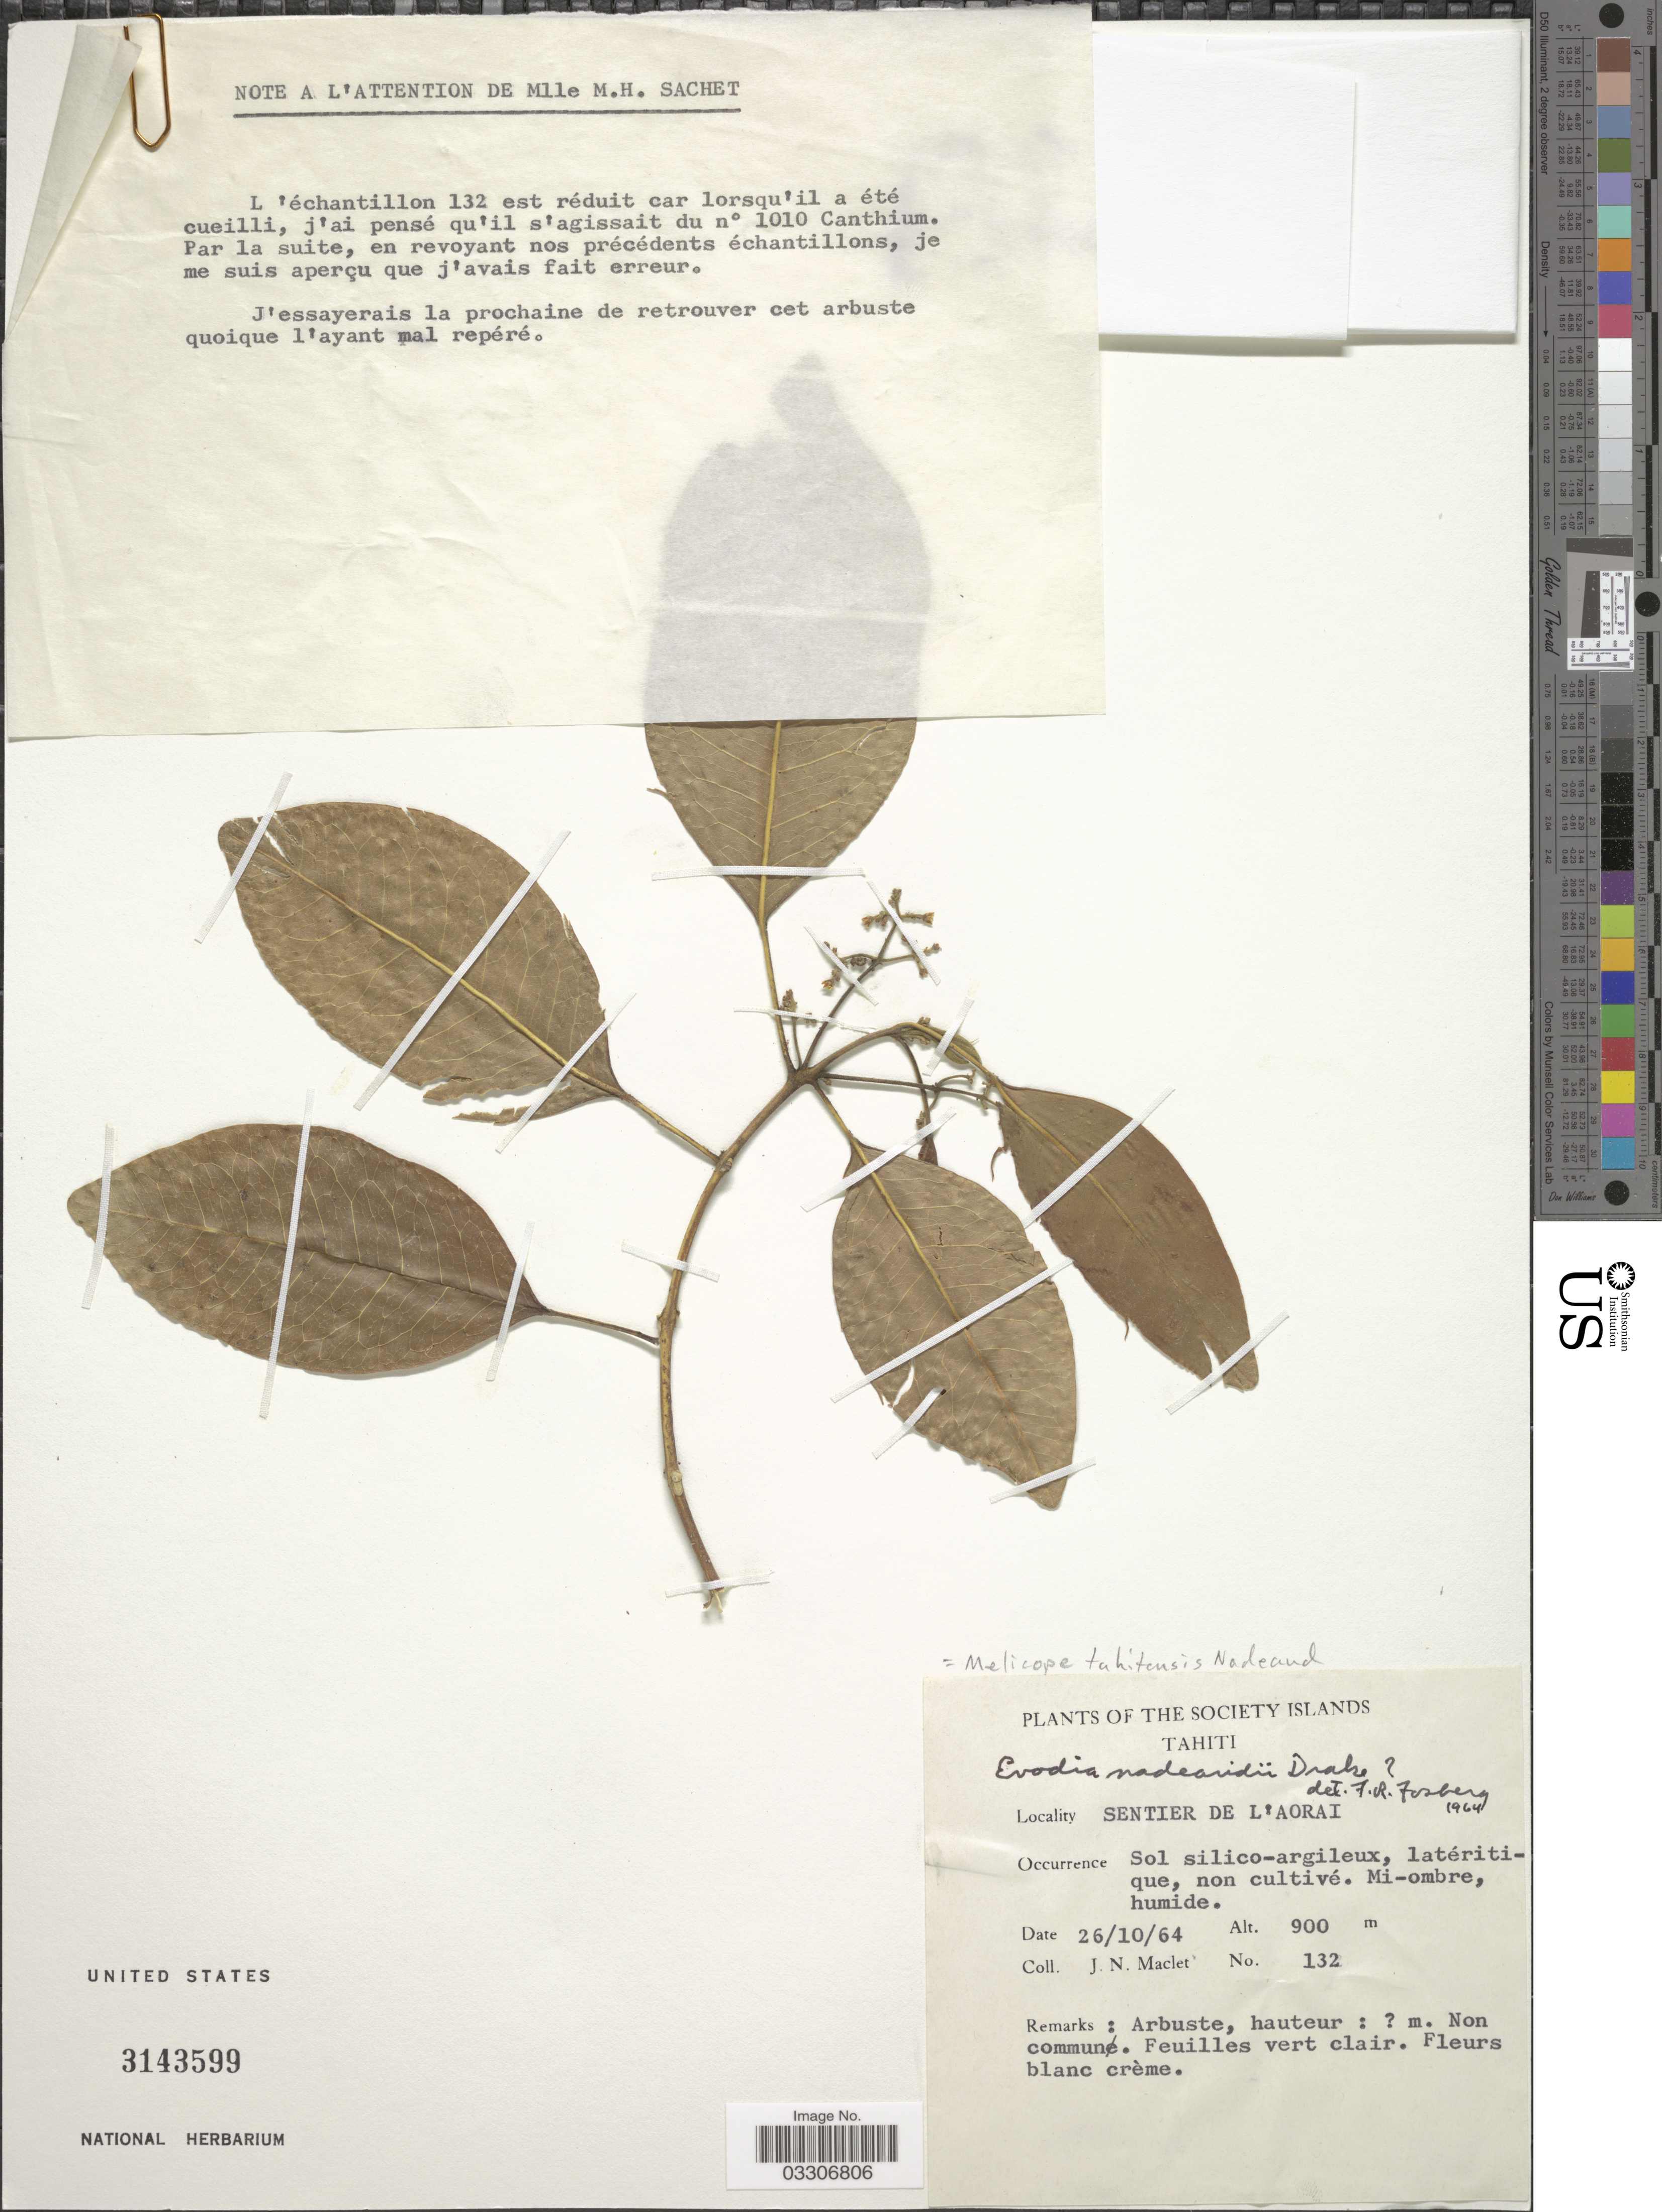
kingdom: Plantae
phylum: Tracheophyta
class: Magnoliopsida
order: Sapindales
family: Rutaceae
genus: Melicope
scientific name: Melicope tahitensis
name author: Nadeaud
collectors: J. Maclet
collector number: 132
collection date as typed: Transcribed d/m/y: 26/10/64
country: French Polynesia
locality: The Society Islands. Tahiti. Sentier de l'Aorai.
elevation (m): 900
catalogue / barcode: US 3143599